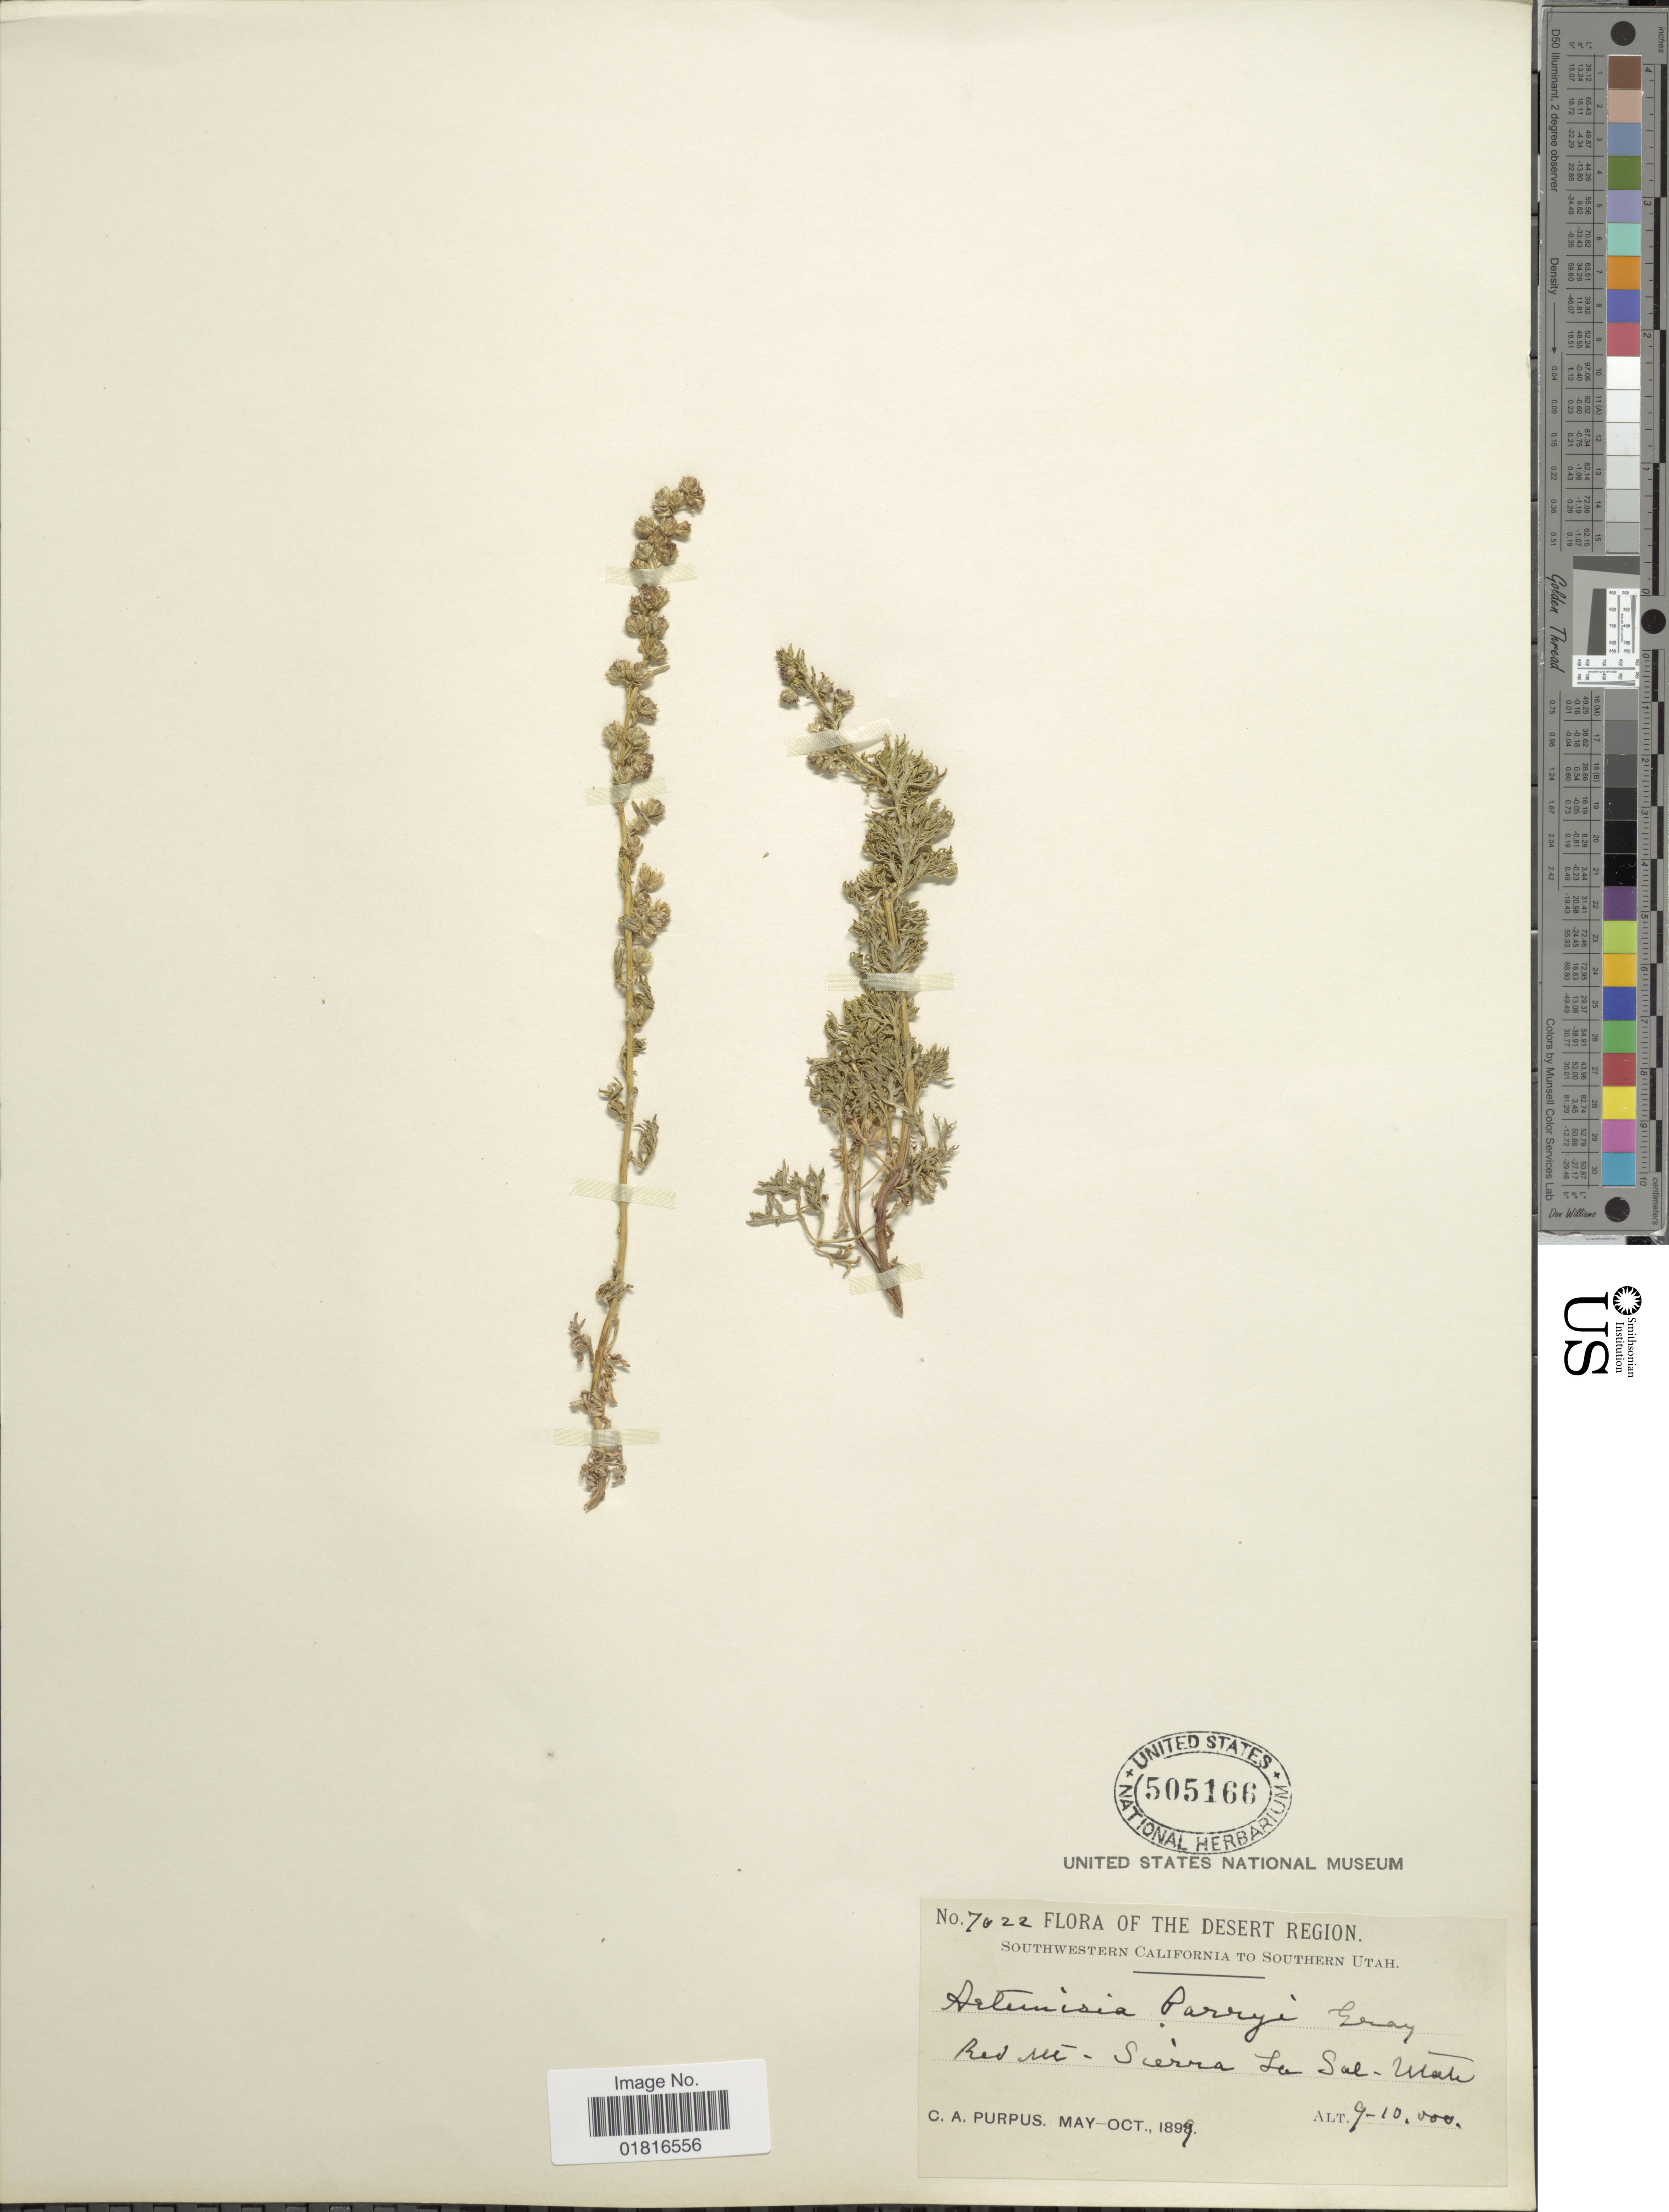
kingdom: Plantae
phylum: Tracheophyta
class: Magnoliopsida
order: Asterales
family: Asteraceae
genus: Artemisia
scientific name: Artemisia parryi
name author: A. Gray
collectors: C. A. Purpus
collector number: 7022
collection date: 1899-05/1899-10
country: United States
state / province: Utah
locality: The Desert Region, Sierra La Sal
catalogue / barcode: US 505166